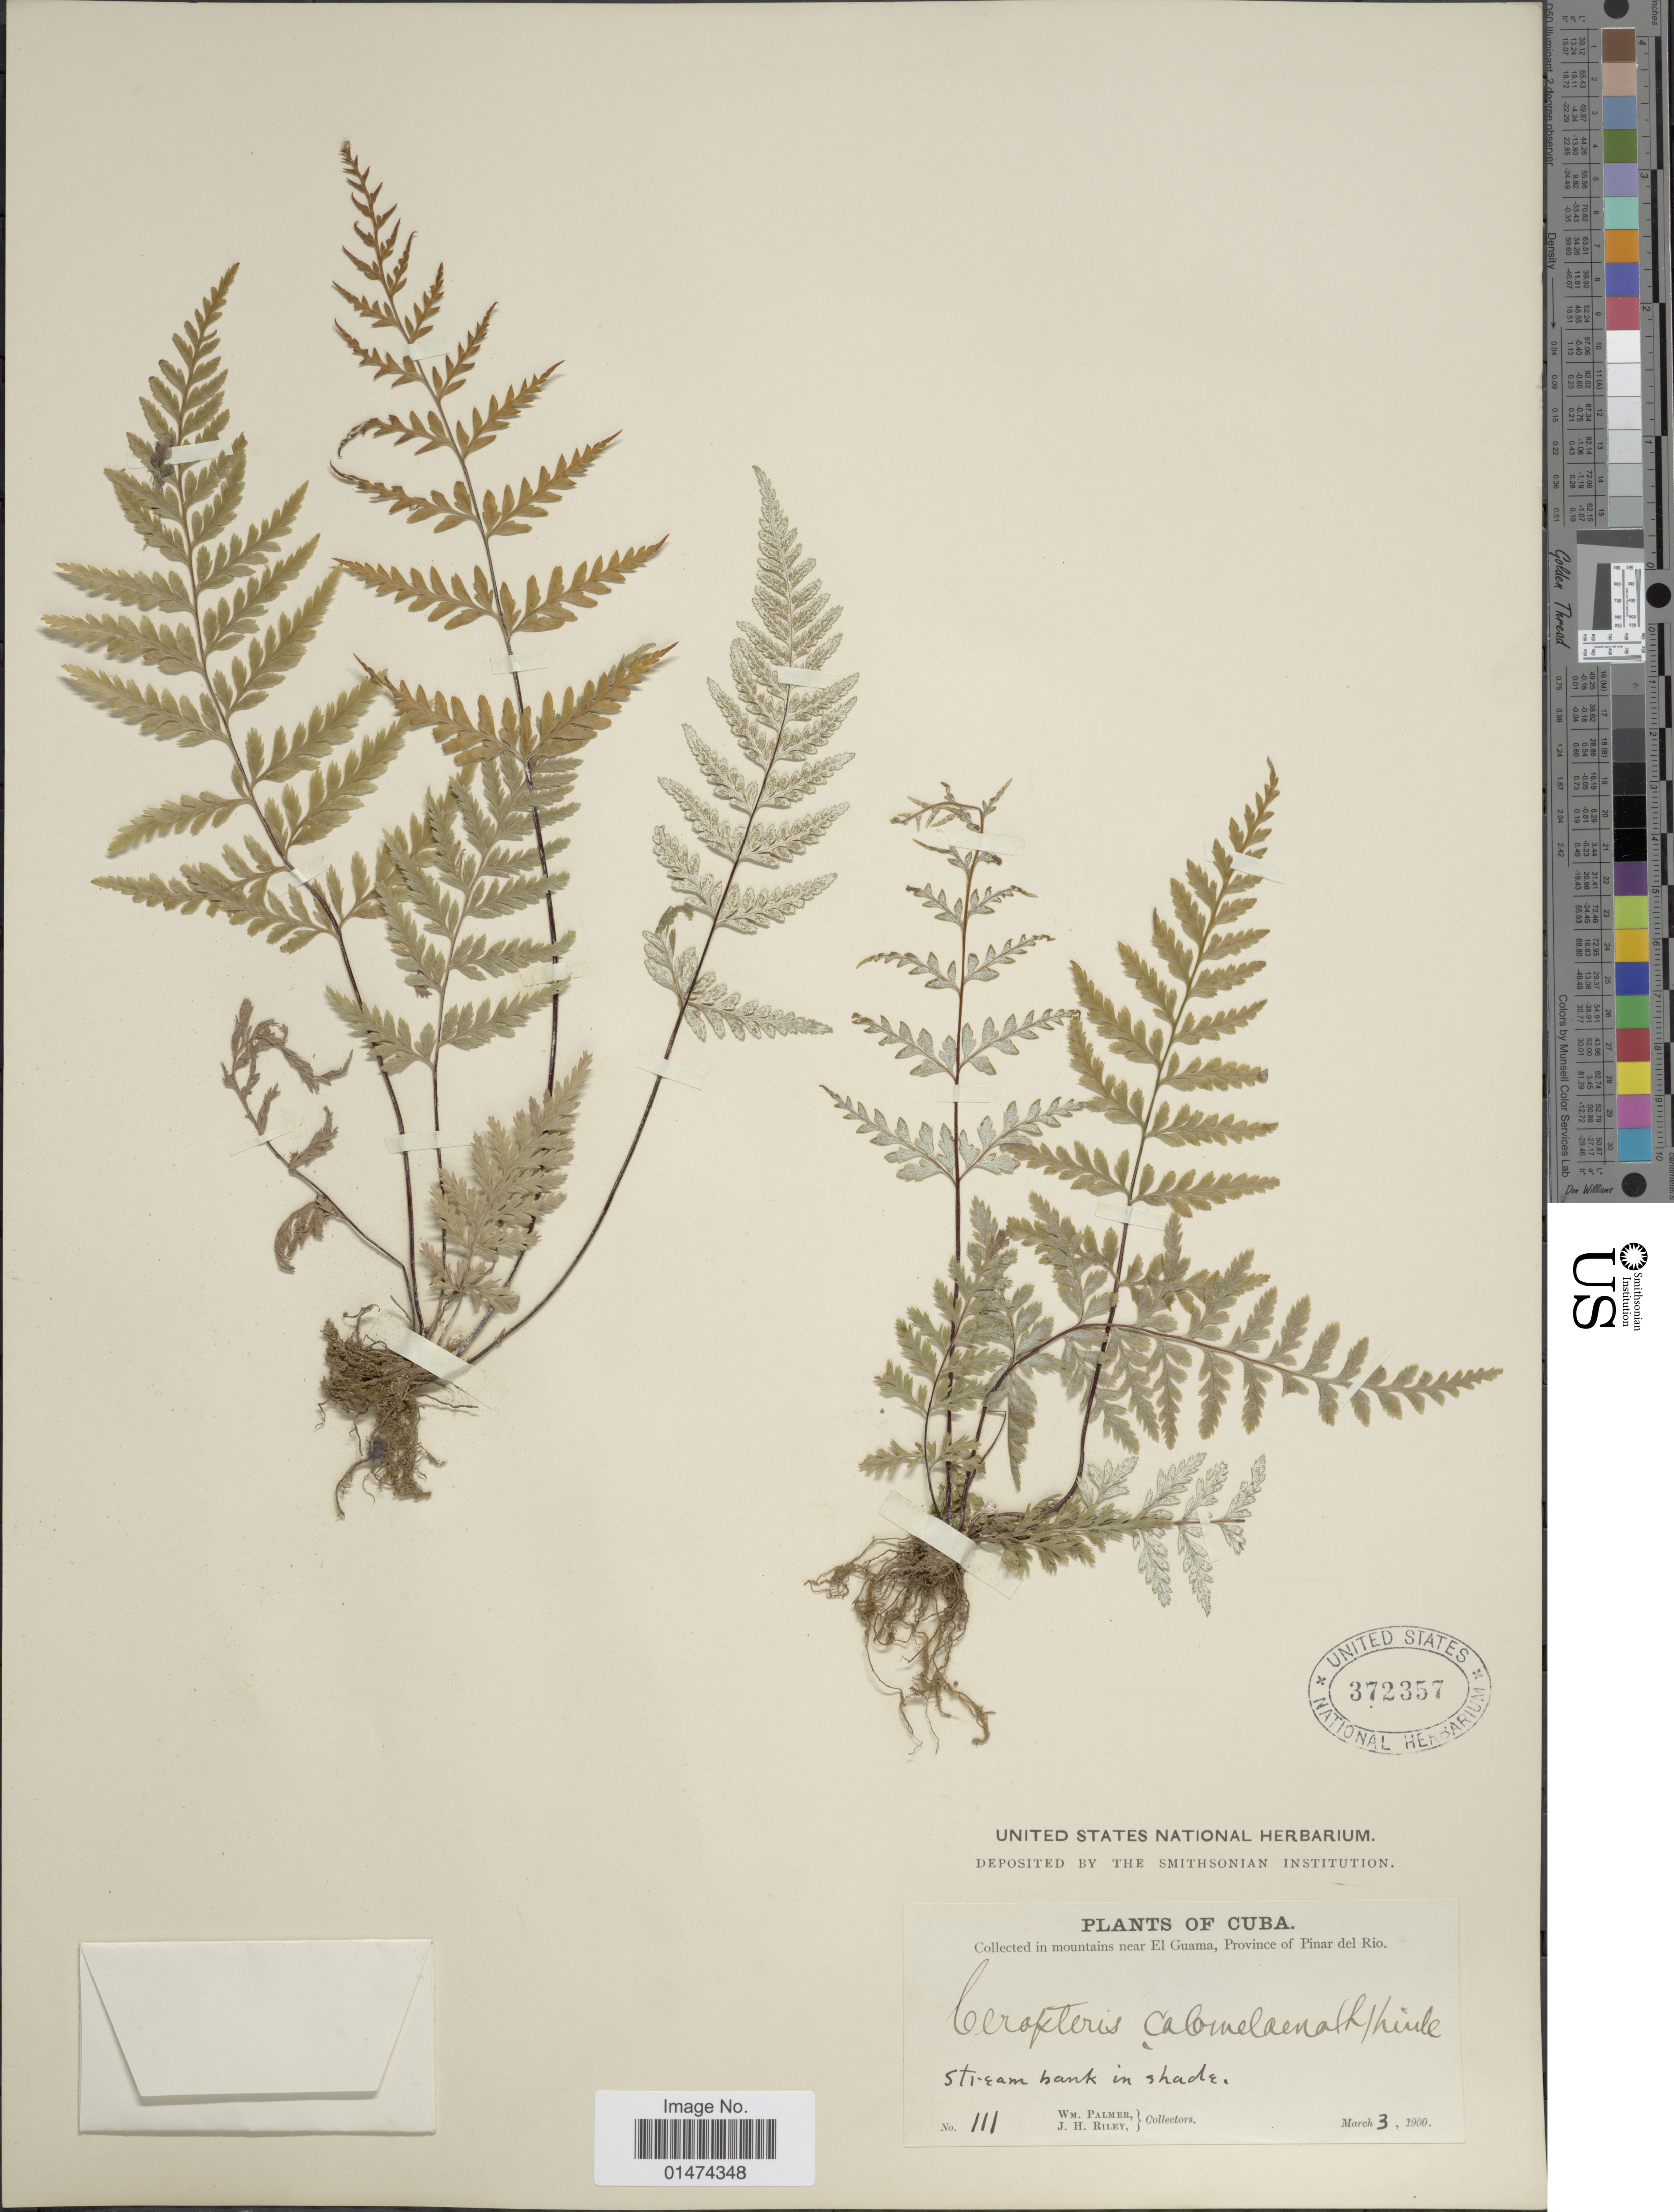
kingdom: Plantae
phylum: Tracheophyta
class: Polypodiopsida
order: Polypodiales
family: Pteridaceae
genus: Pityrogramma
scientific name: Pityrogramma calomelanos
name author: (L.) Link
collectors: W. Palmer & J. H. Riley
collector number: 111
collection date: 1900-03-03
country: Cuba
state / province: Pinar del Río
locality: Collected in mountains near El Guama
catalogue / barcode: US 372357